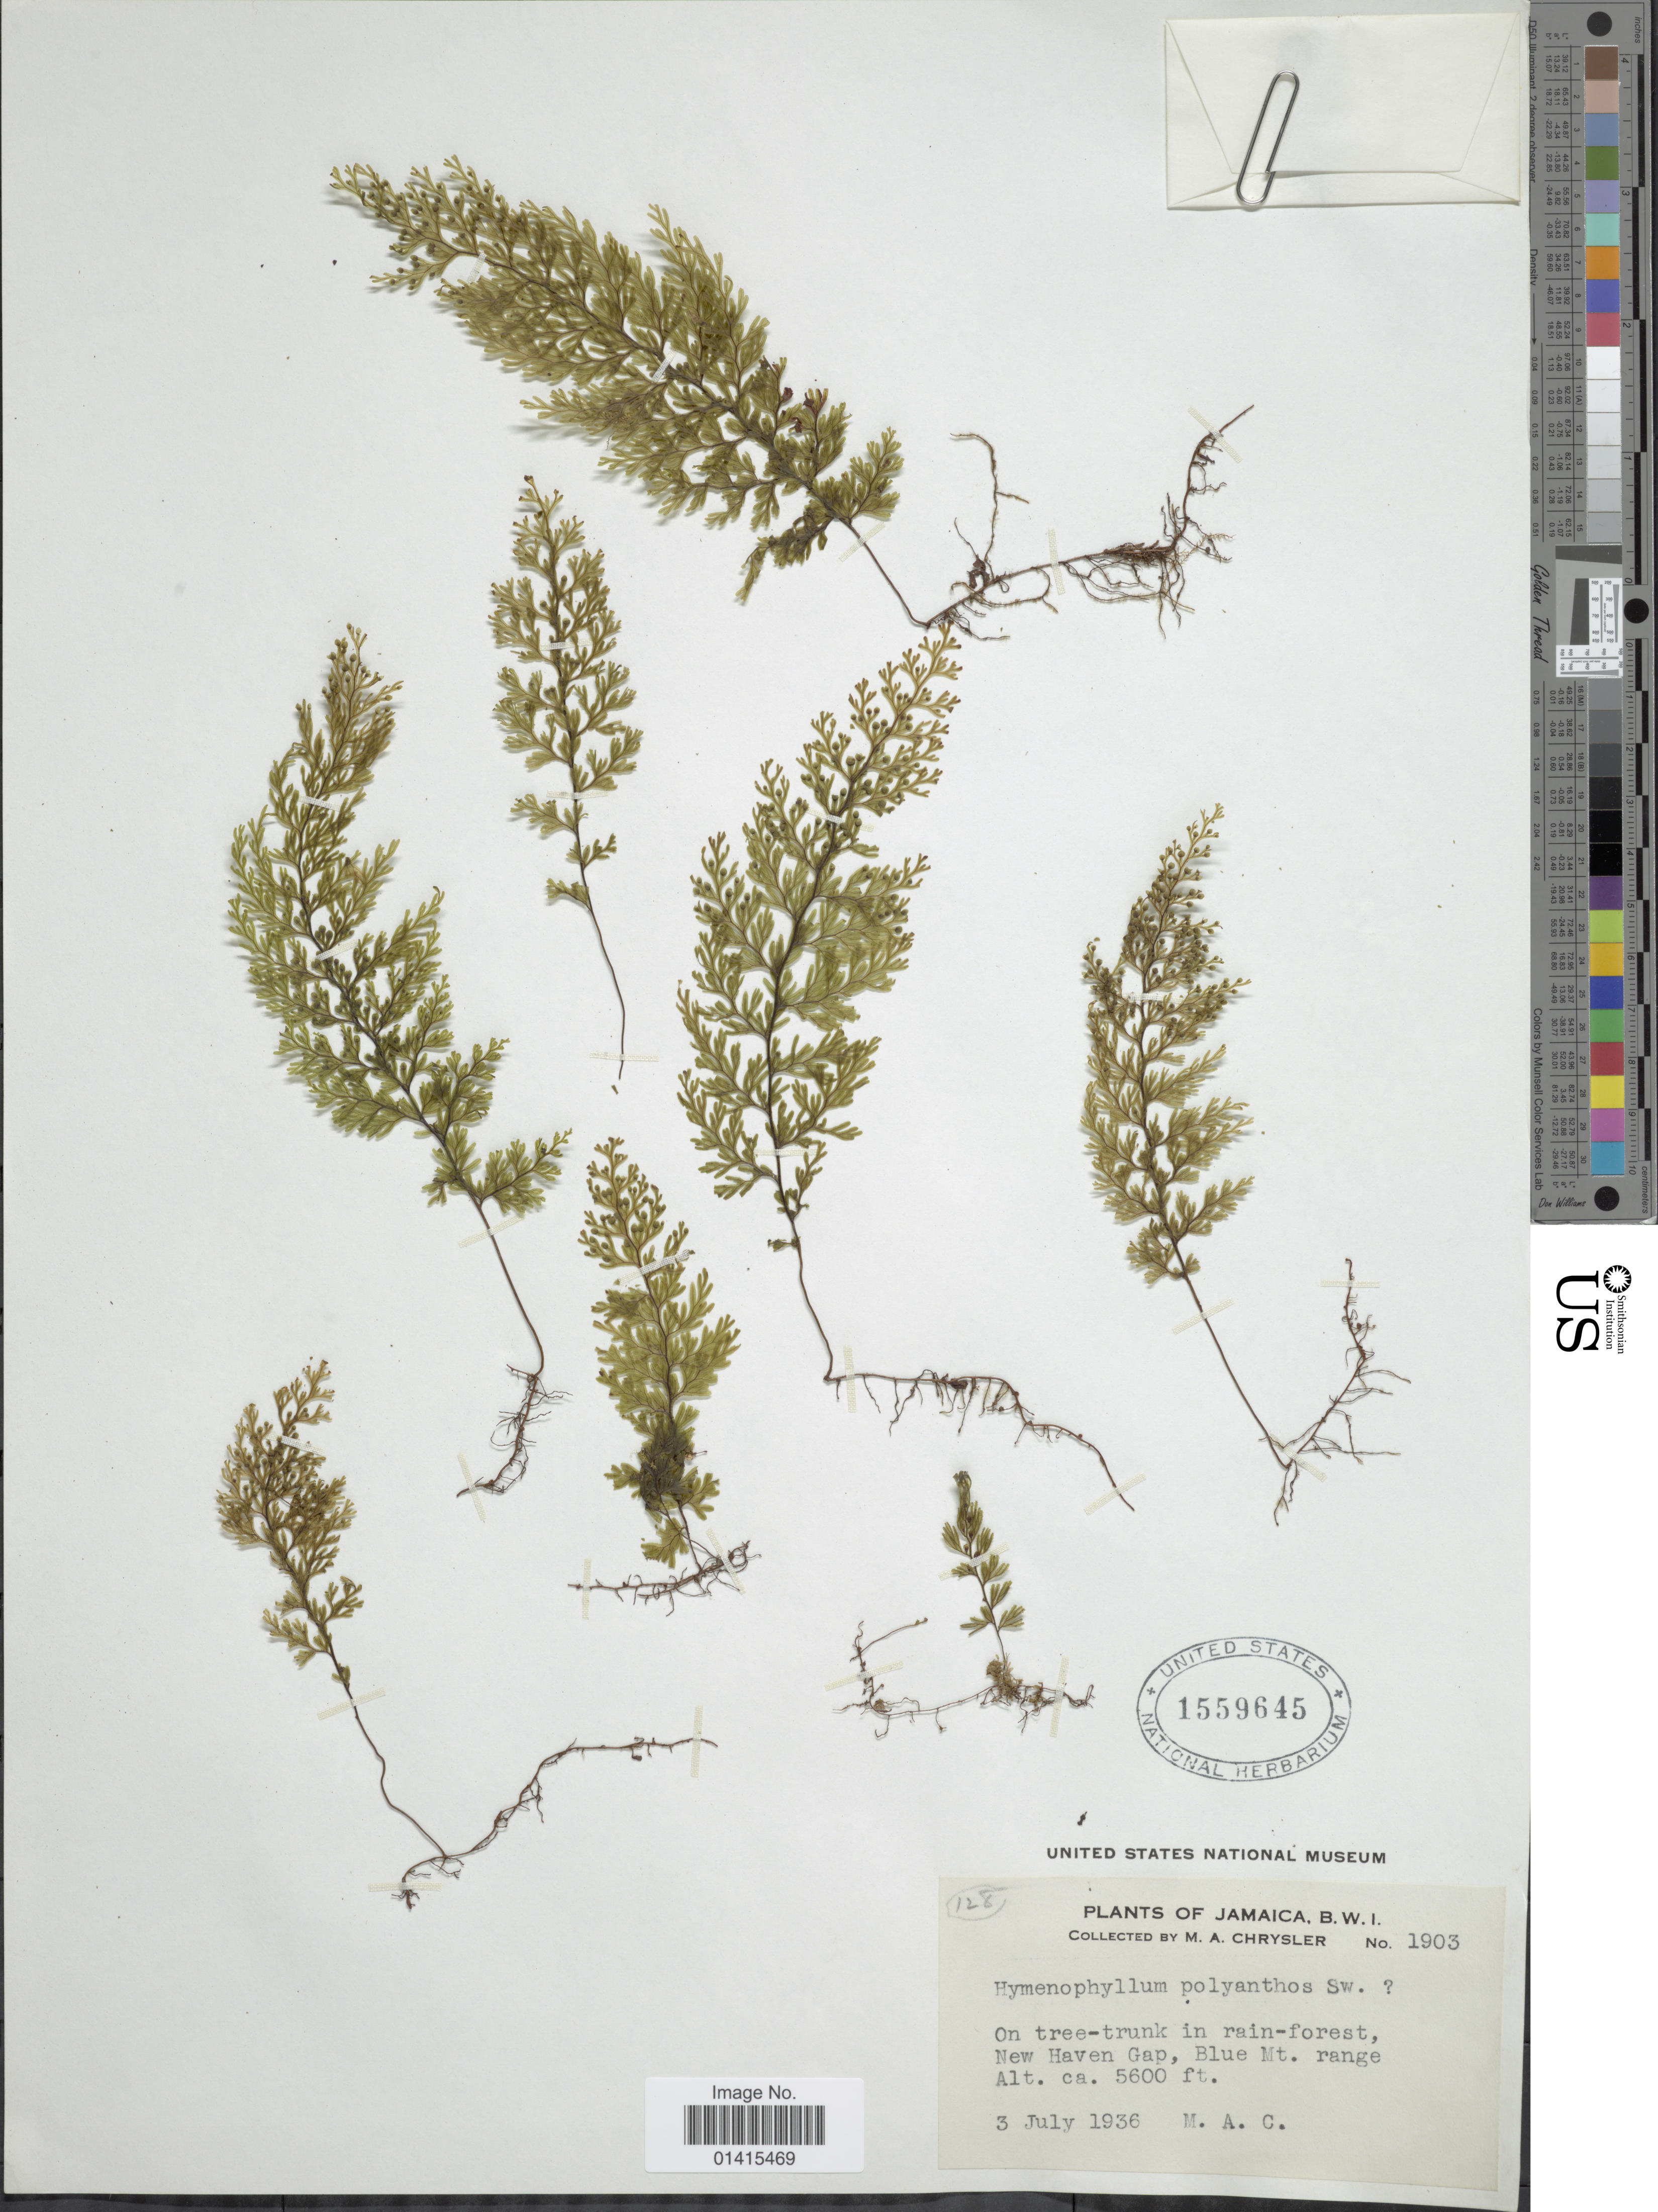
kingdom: Plantae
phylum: Tracheophyta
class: Polypodiopsida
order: Hymenophyllales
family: Hymenophyllaceae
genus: Hymenophyllum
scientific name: Hymenophyllum polyanthos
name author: (Sw.) Sw.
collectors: M. A. Chrysler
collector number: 1903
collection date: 1936-07-03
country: Jamaica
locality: Jamaica, B.W.I., New Haven Gap, Blue Mt. range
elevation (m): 1707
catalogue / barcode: US 1559645